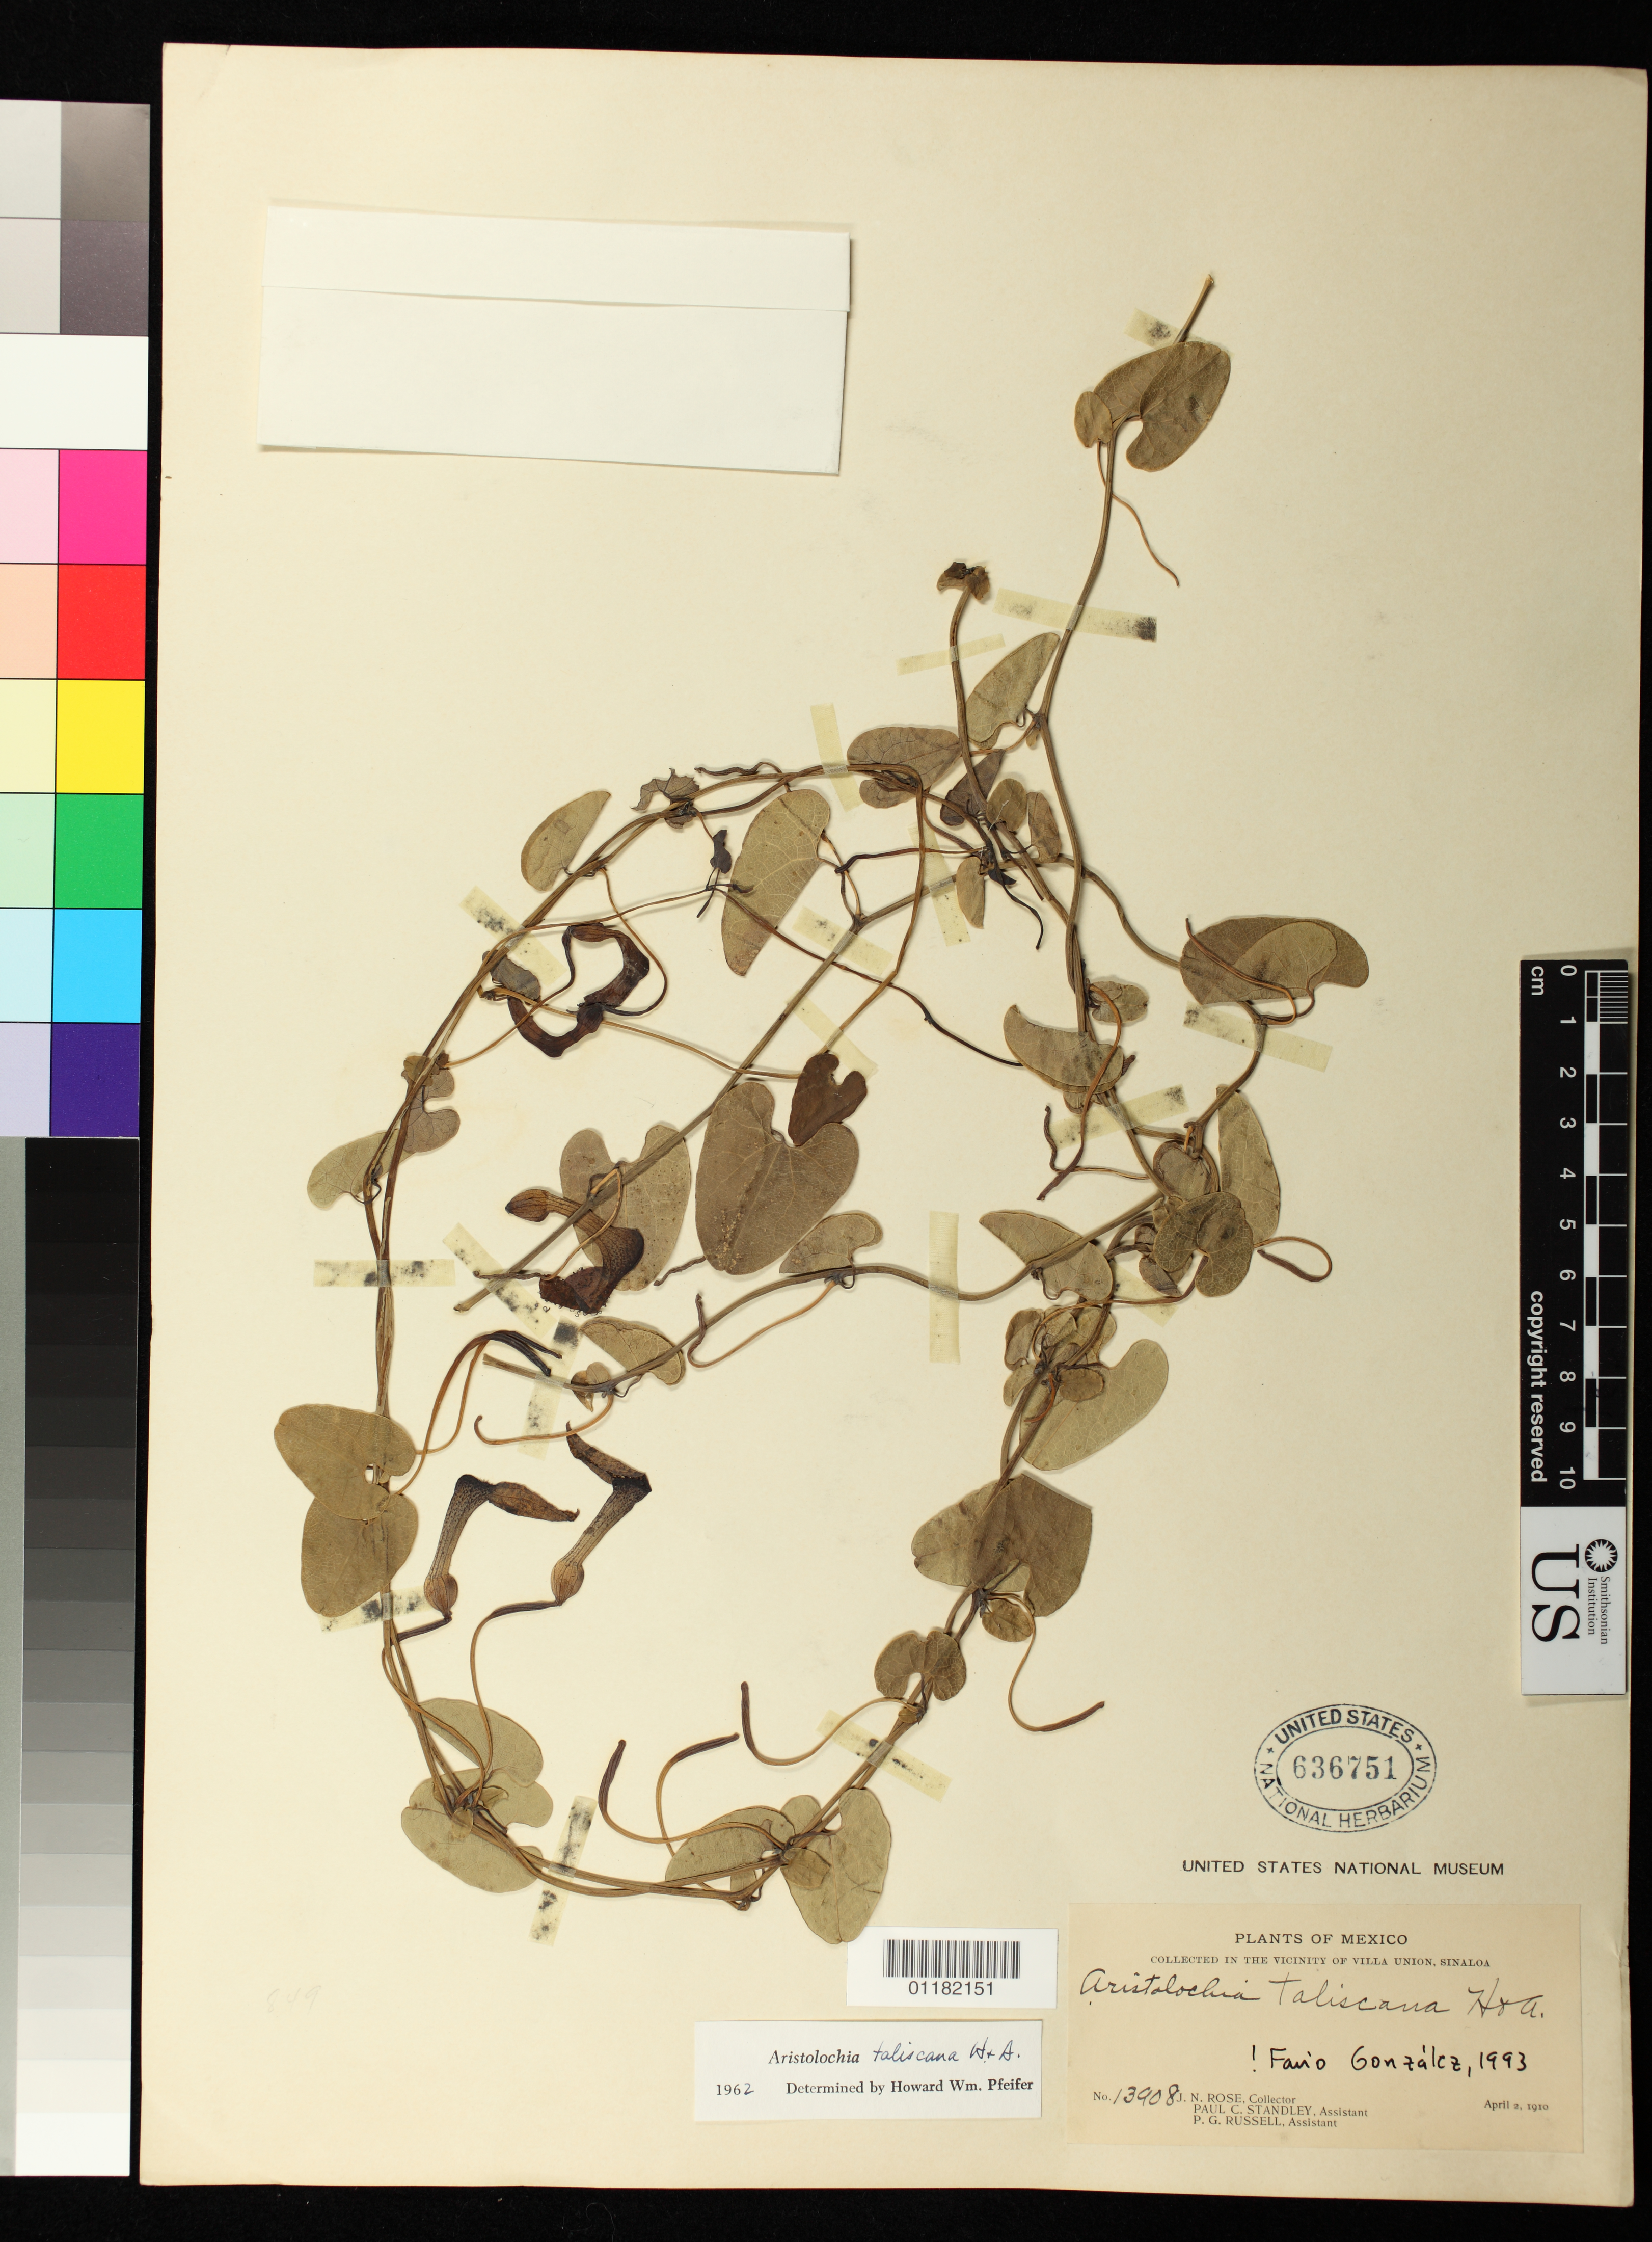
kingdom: Plantae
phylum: Tracheophyta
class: Magnoliopsida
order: Piperales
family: Aristolochiaceae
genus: Aristolochia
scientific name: Aristolochia taliscana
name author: Hook. & Arn.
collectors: J. N. Rose, P. C. Standley & P. G. Russell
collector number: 13908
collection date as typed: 02 Apr 1910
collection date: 1910-04-02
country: Mexico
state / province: Sinaloa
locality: Vicinity of Culiacan. Wet field.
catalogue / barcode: US 636751